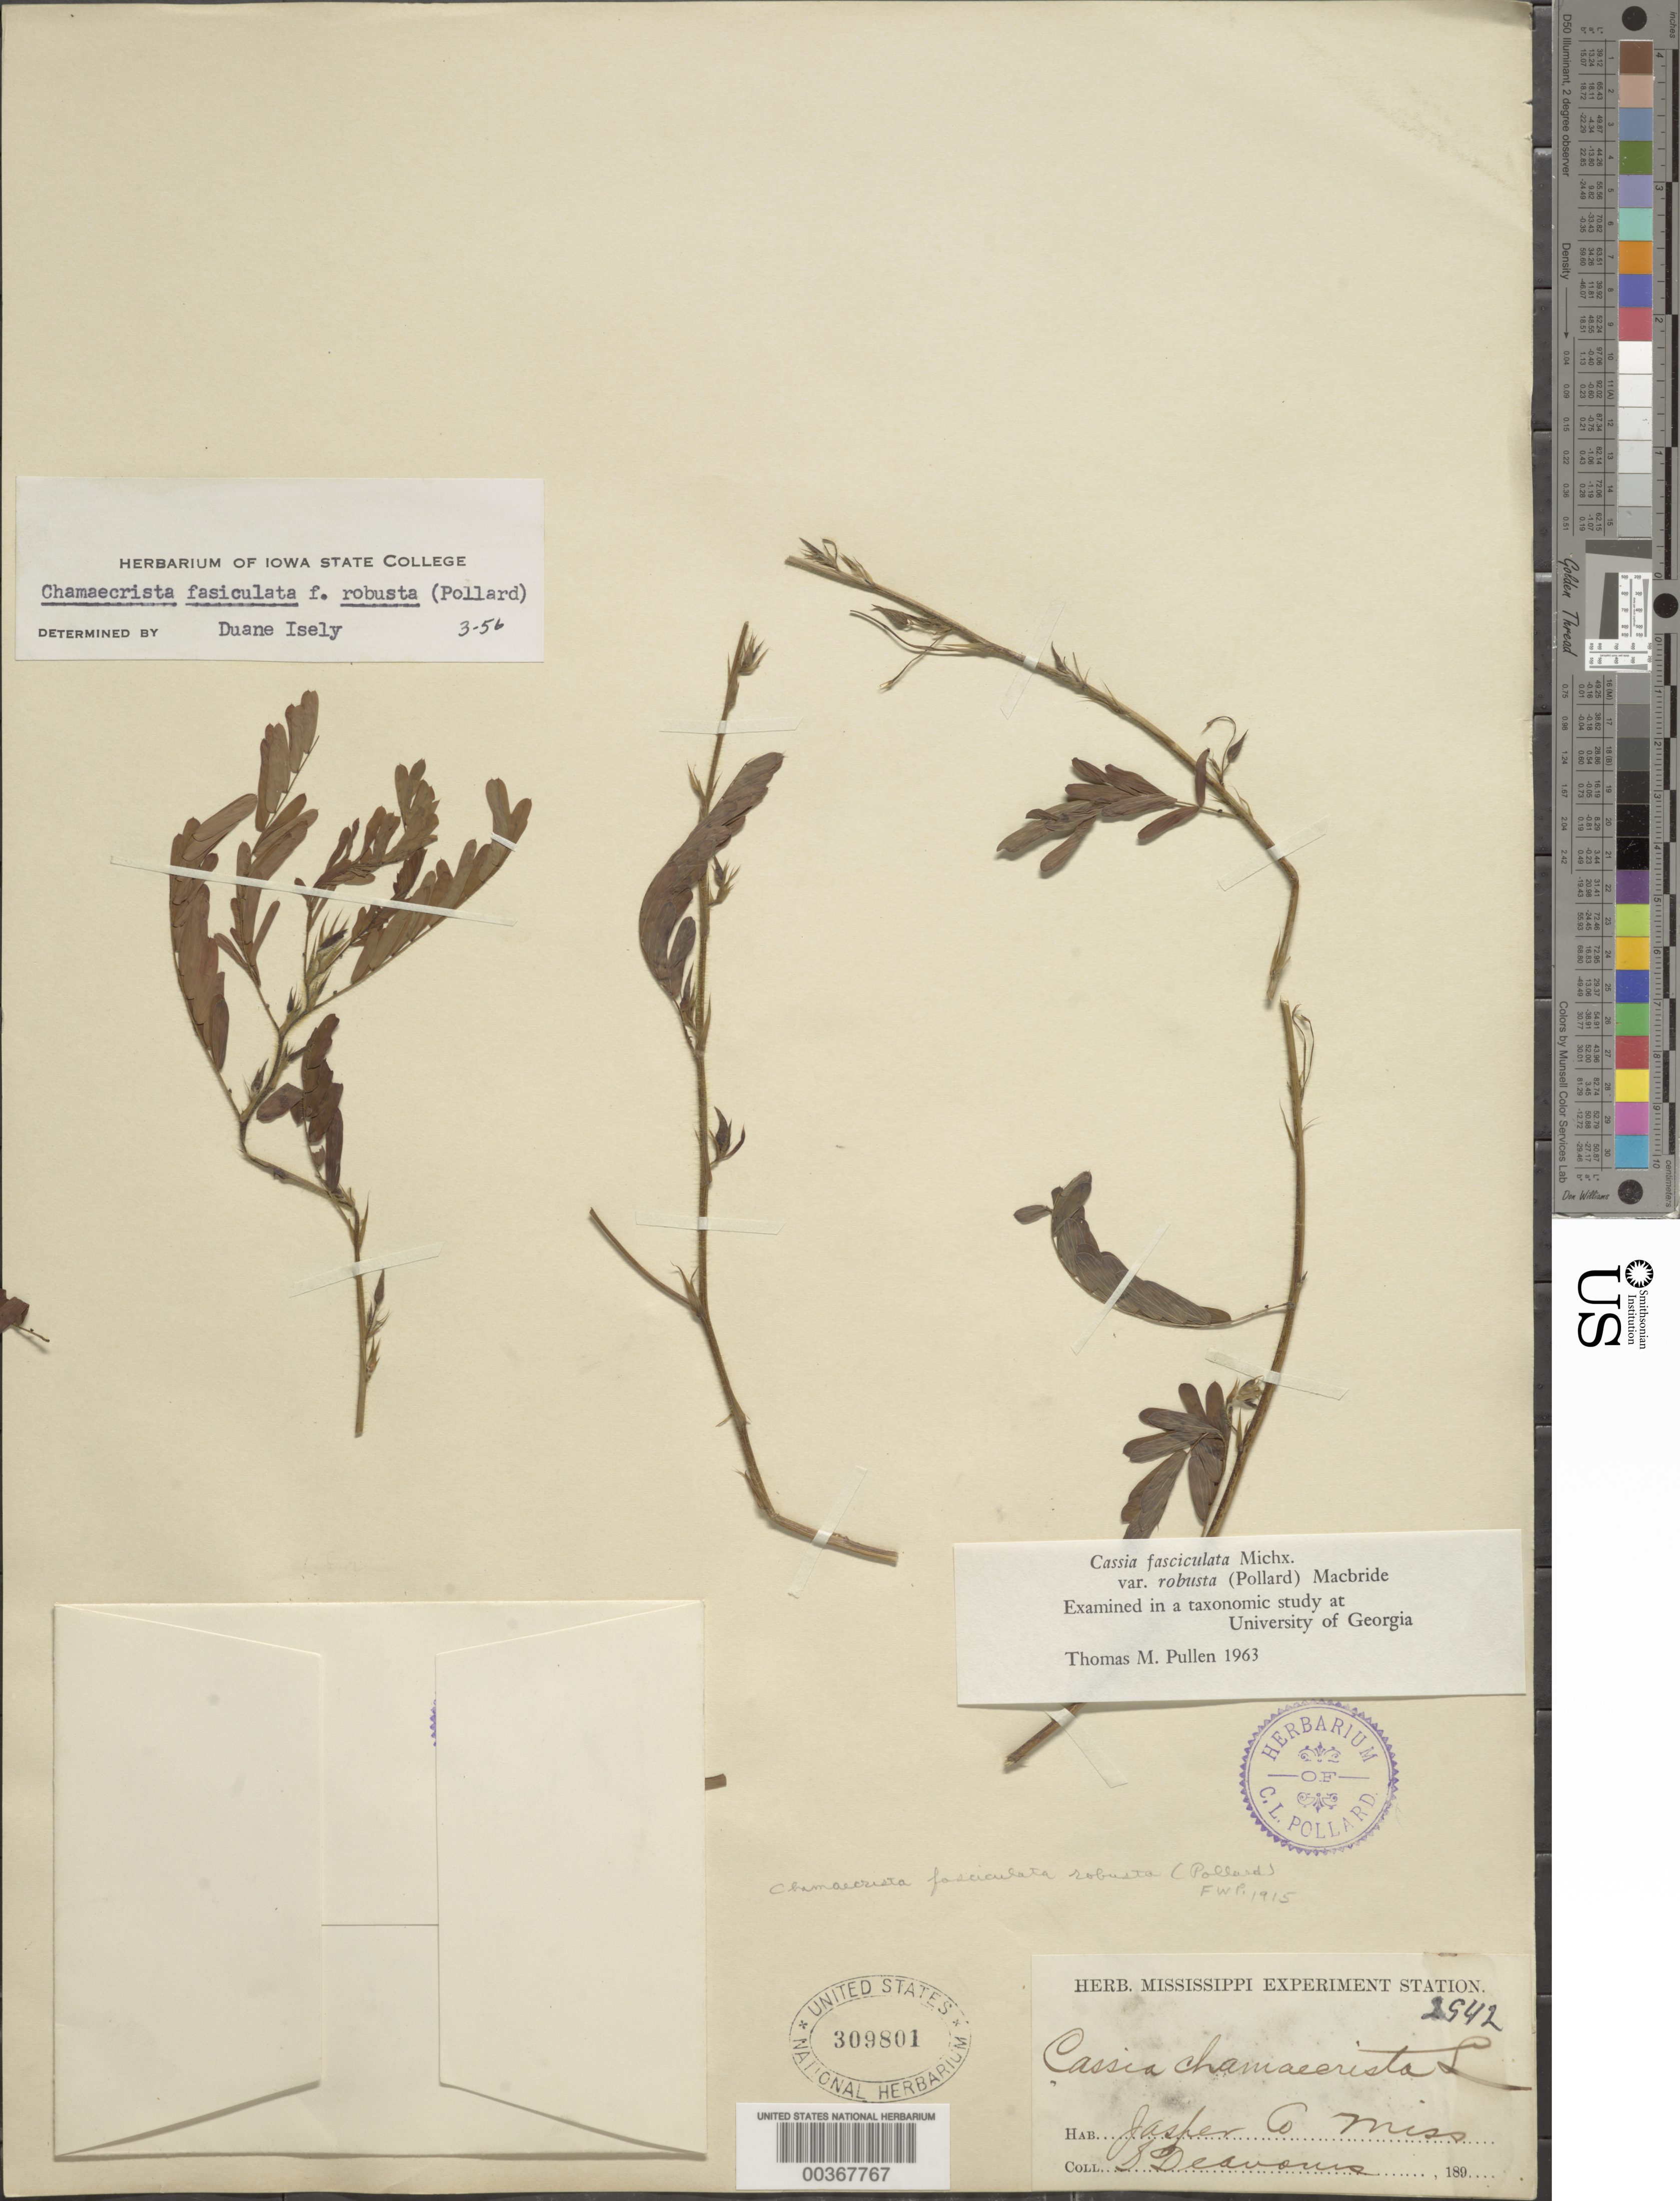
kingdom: Plantae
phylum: Tracheophyta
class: Magnoliopsida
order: Fabales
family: Fabaceae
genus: Chamaecrista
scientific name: Chamaecrista fasciculata var. robusta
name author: (Pollard) Moldenke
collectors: S. Deavows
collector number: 2542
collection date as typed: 189-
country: United States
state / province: Mississippi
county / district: Jasper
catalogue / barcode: US 309801